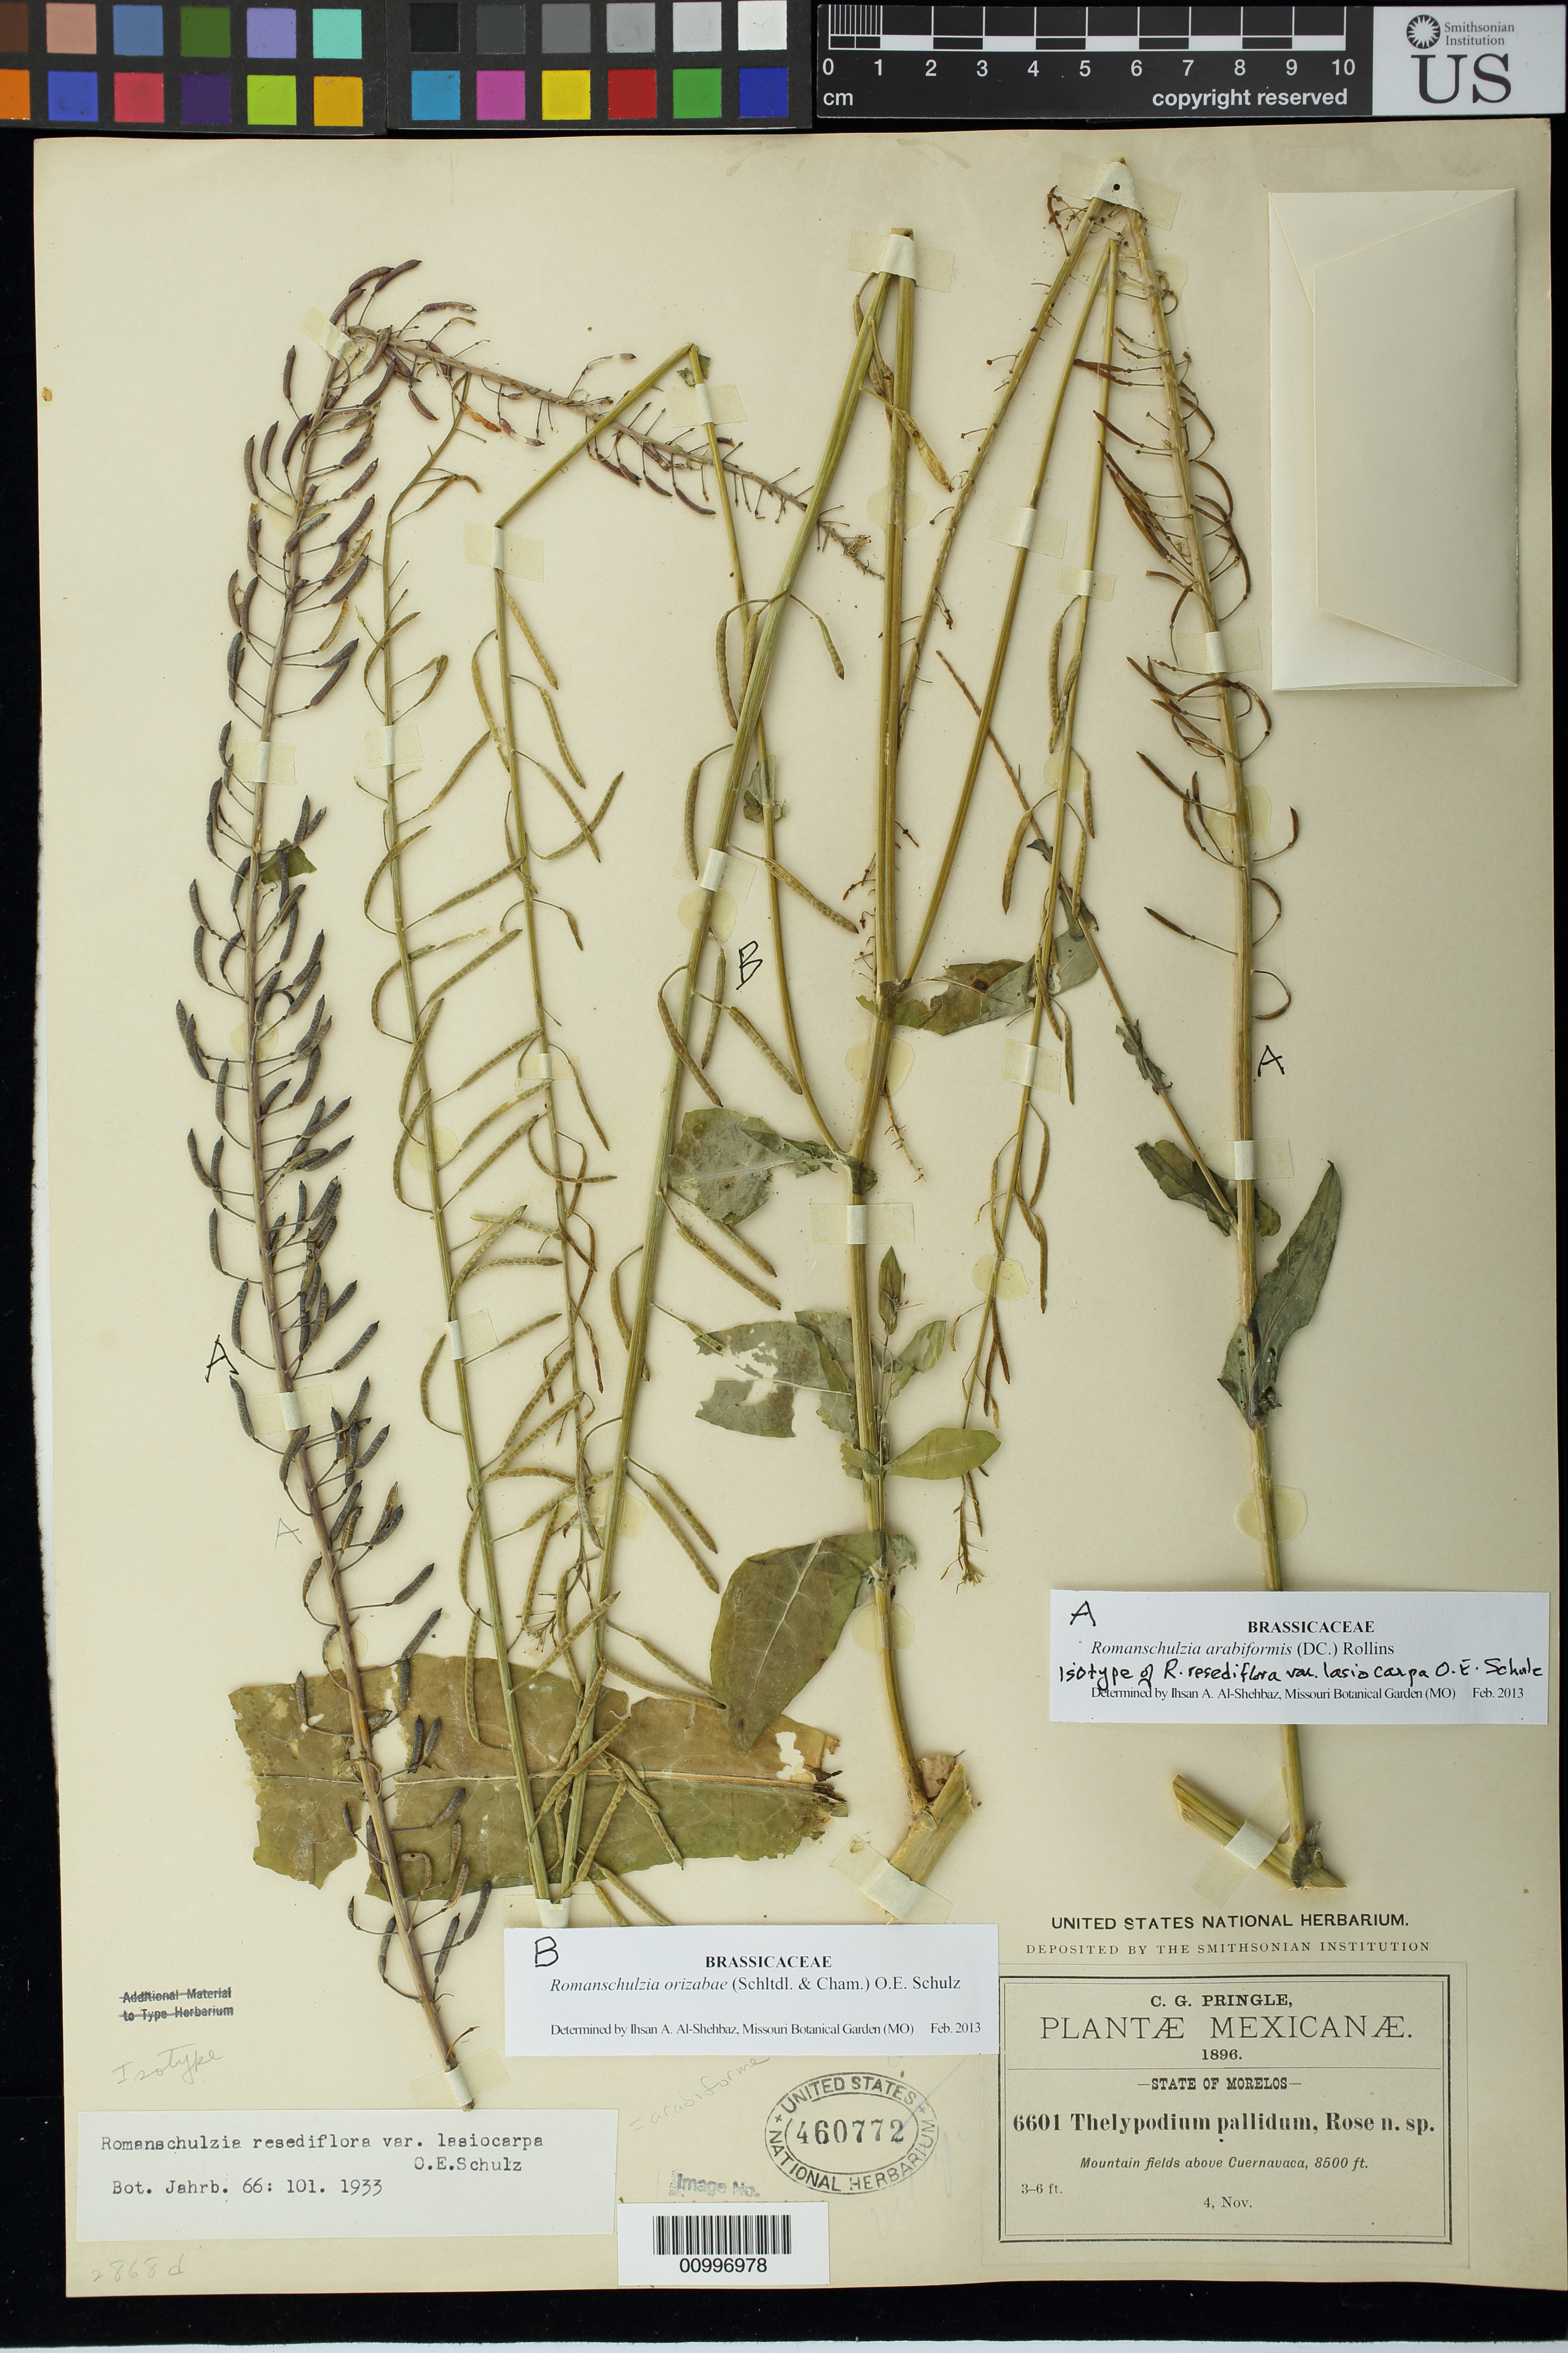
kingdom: Plantae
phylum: Tracheophyta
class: Magnoliopsida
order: Brassicales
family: Brassicaceae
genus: Romanschulzia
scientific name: Romanschulzia resediflora var. lasiocarpa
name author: O.E. Schulz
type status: Isotype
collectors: C. G. Pringle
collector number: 6601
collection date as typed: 04 Nov 1896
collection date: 1896-11-04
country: Mexico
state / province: Morelos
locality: Above Cuernavaca.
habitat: Mountain fields.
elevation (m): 2591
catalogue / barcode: US 460772